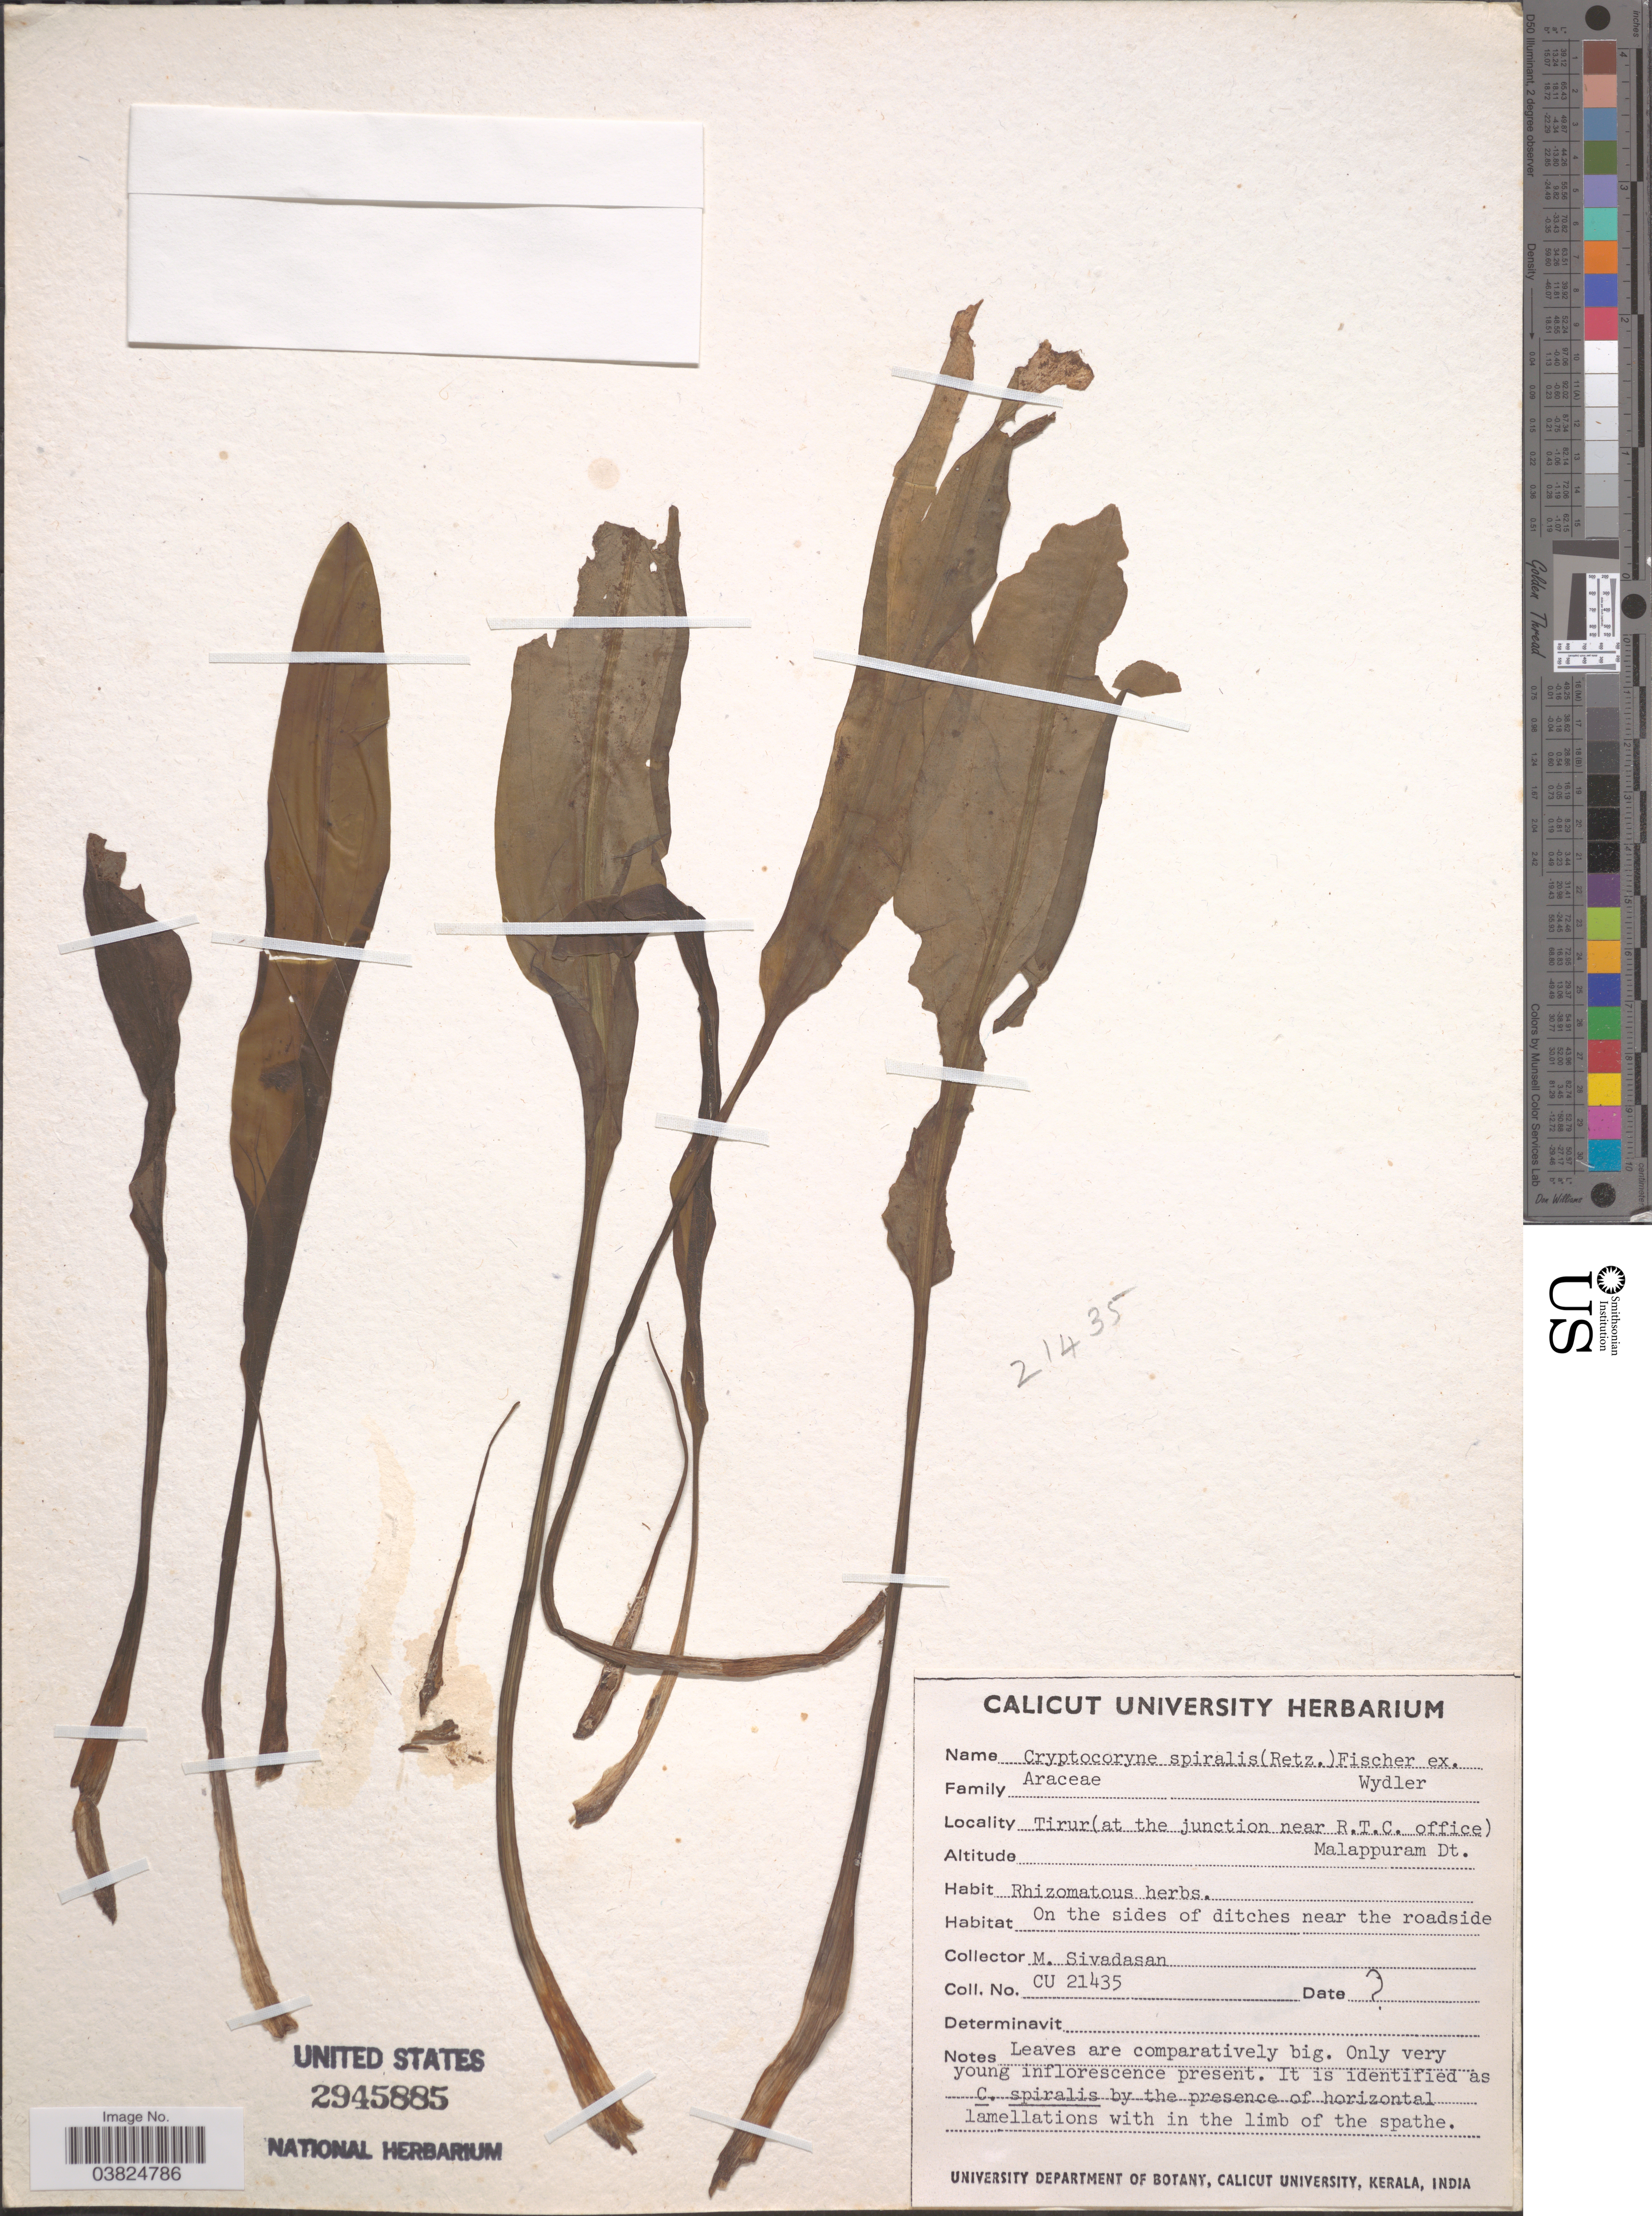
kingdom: Plantae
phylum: Tracheophyta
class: Liliopsida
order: Alismatales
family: Araceae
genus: Cryptocoryne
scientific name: Cryptocoryne spiralis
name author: (Retz.) Fisch. ex Wydler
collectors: M. Sivadasan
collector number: CU21435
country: India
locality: Tirur (at the junction near R.T.C. office) Malappuram Dt.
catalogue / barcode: US 2945885